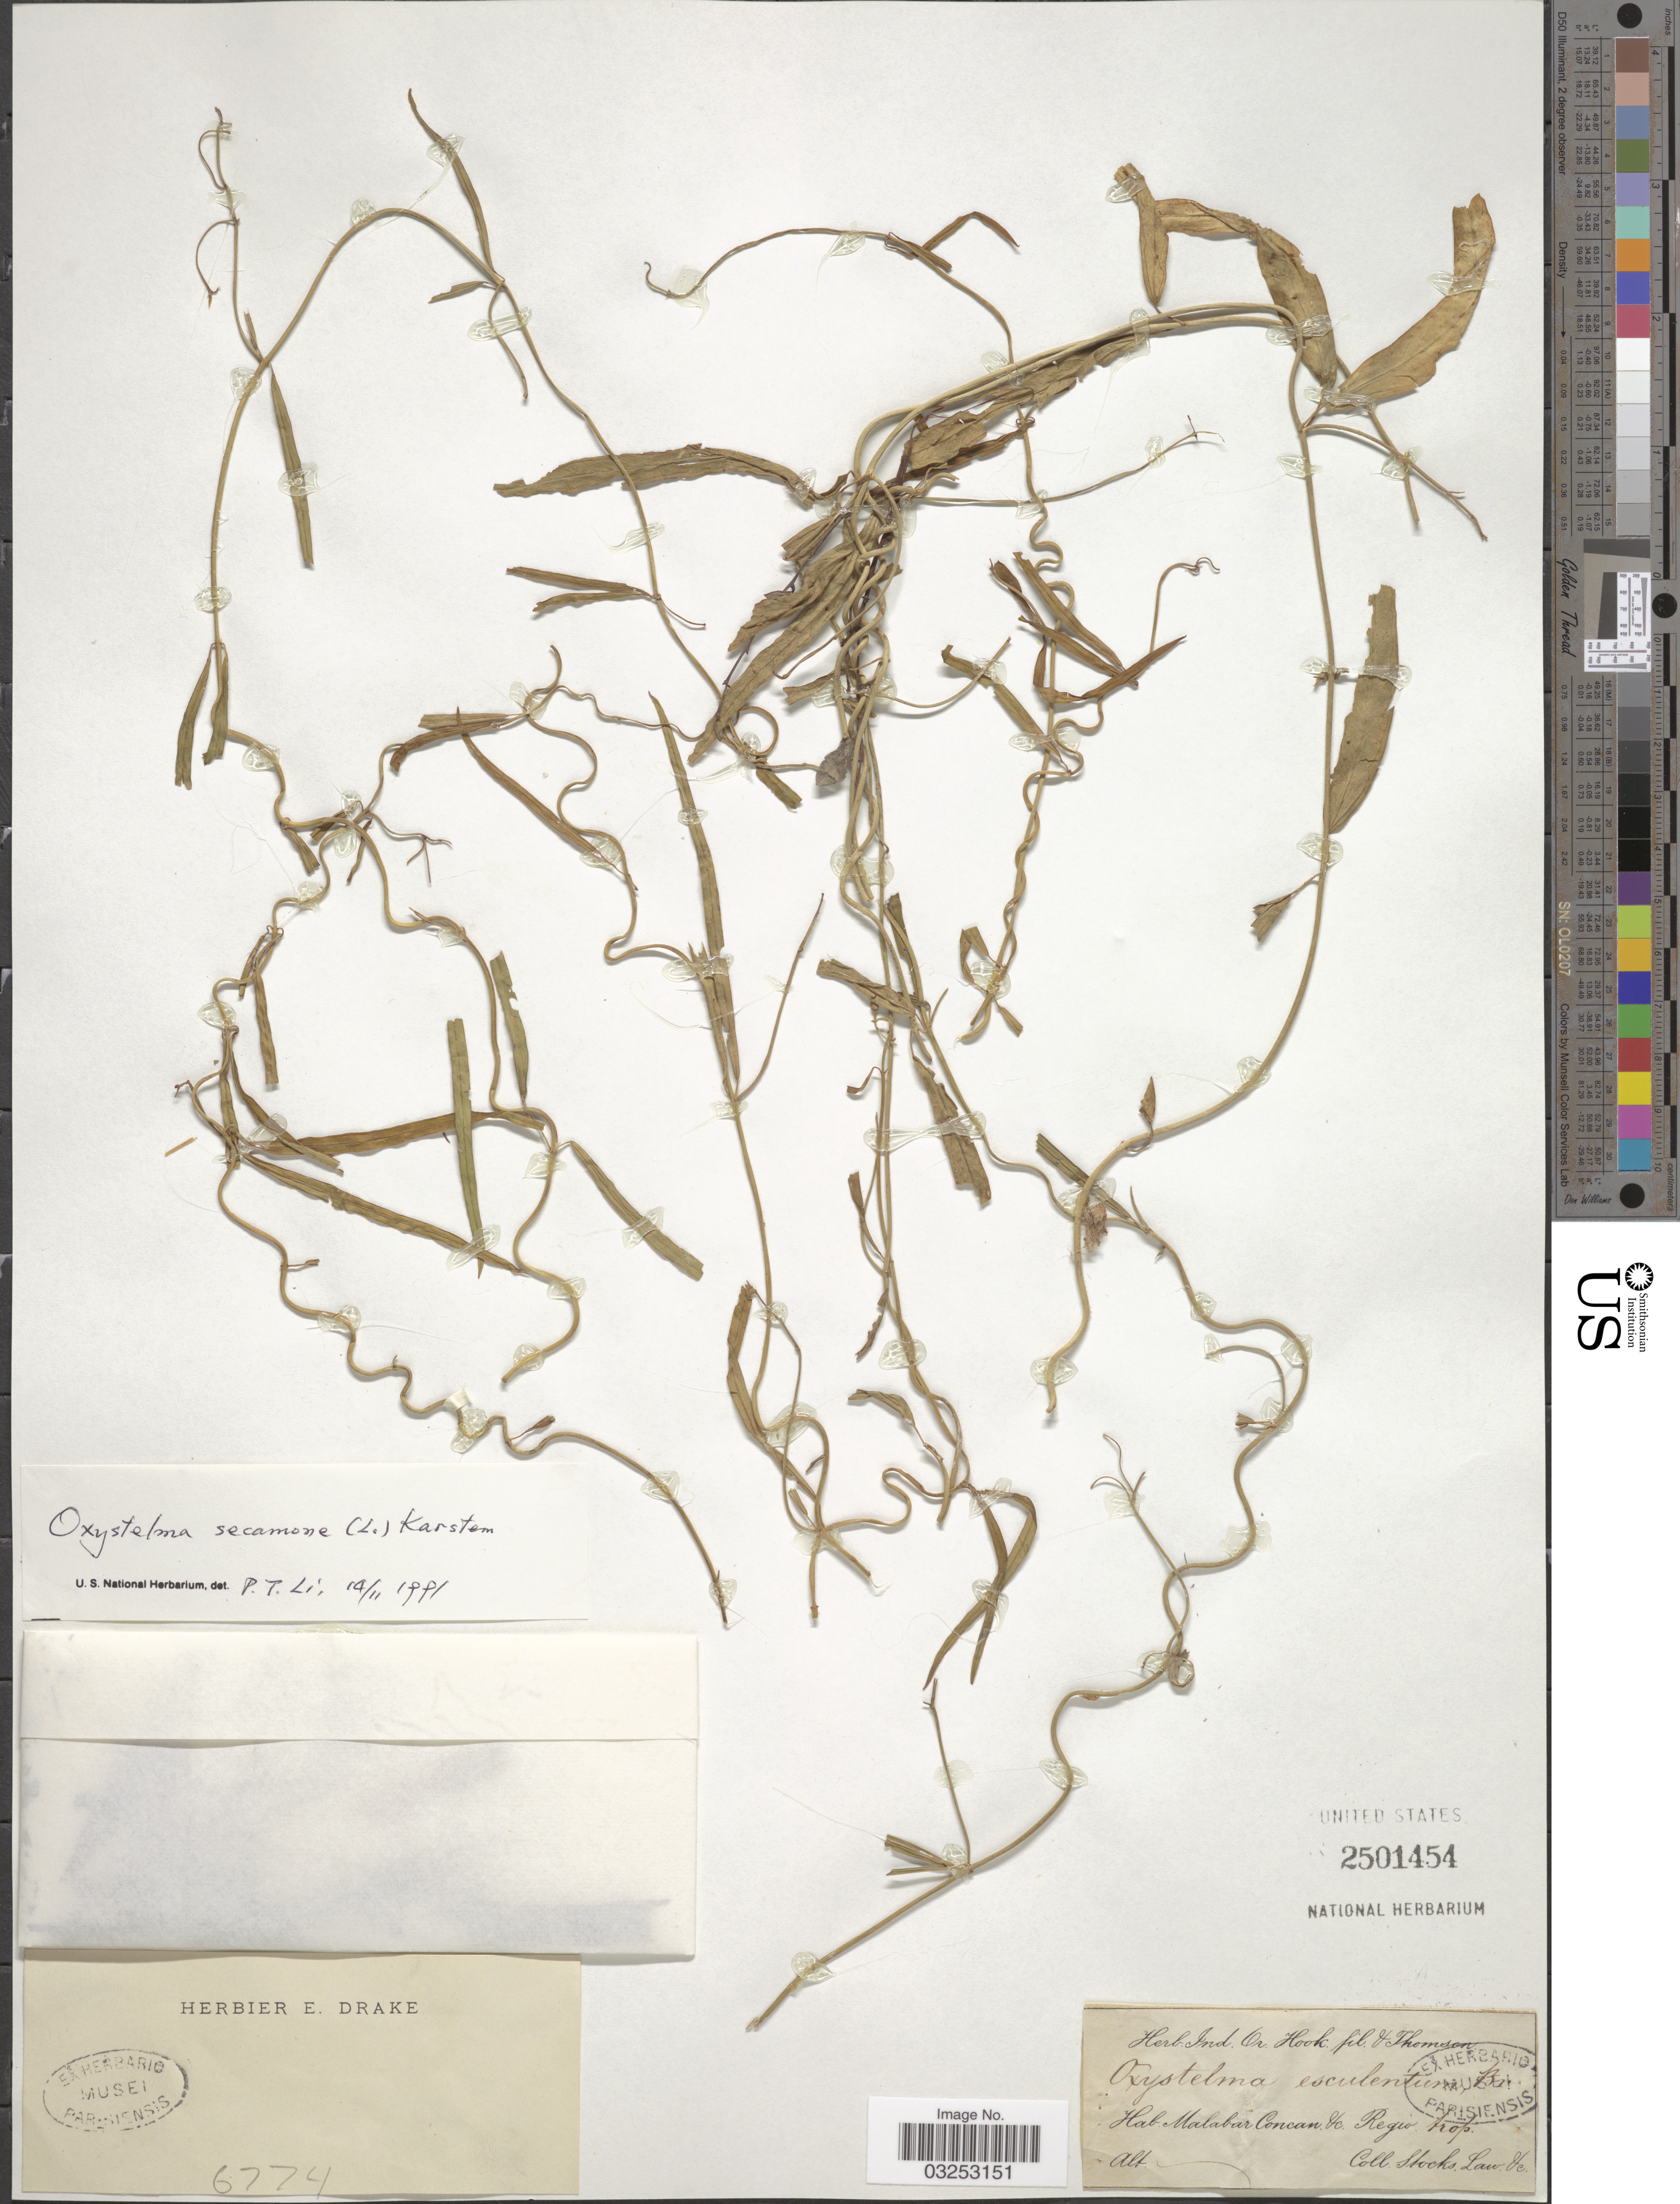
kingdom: Plantae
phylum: Tracheophyta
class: Magnoliopsida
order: Gentianales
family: Apocynaceae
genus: Oxystelma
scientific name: Oxystelma secamone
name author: K. Schum.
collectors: J. Stocks & J. Law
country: India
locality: Malabar Concan, Regio. trop.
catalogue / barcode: US 2501454